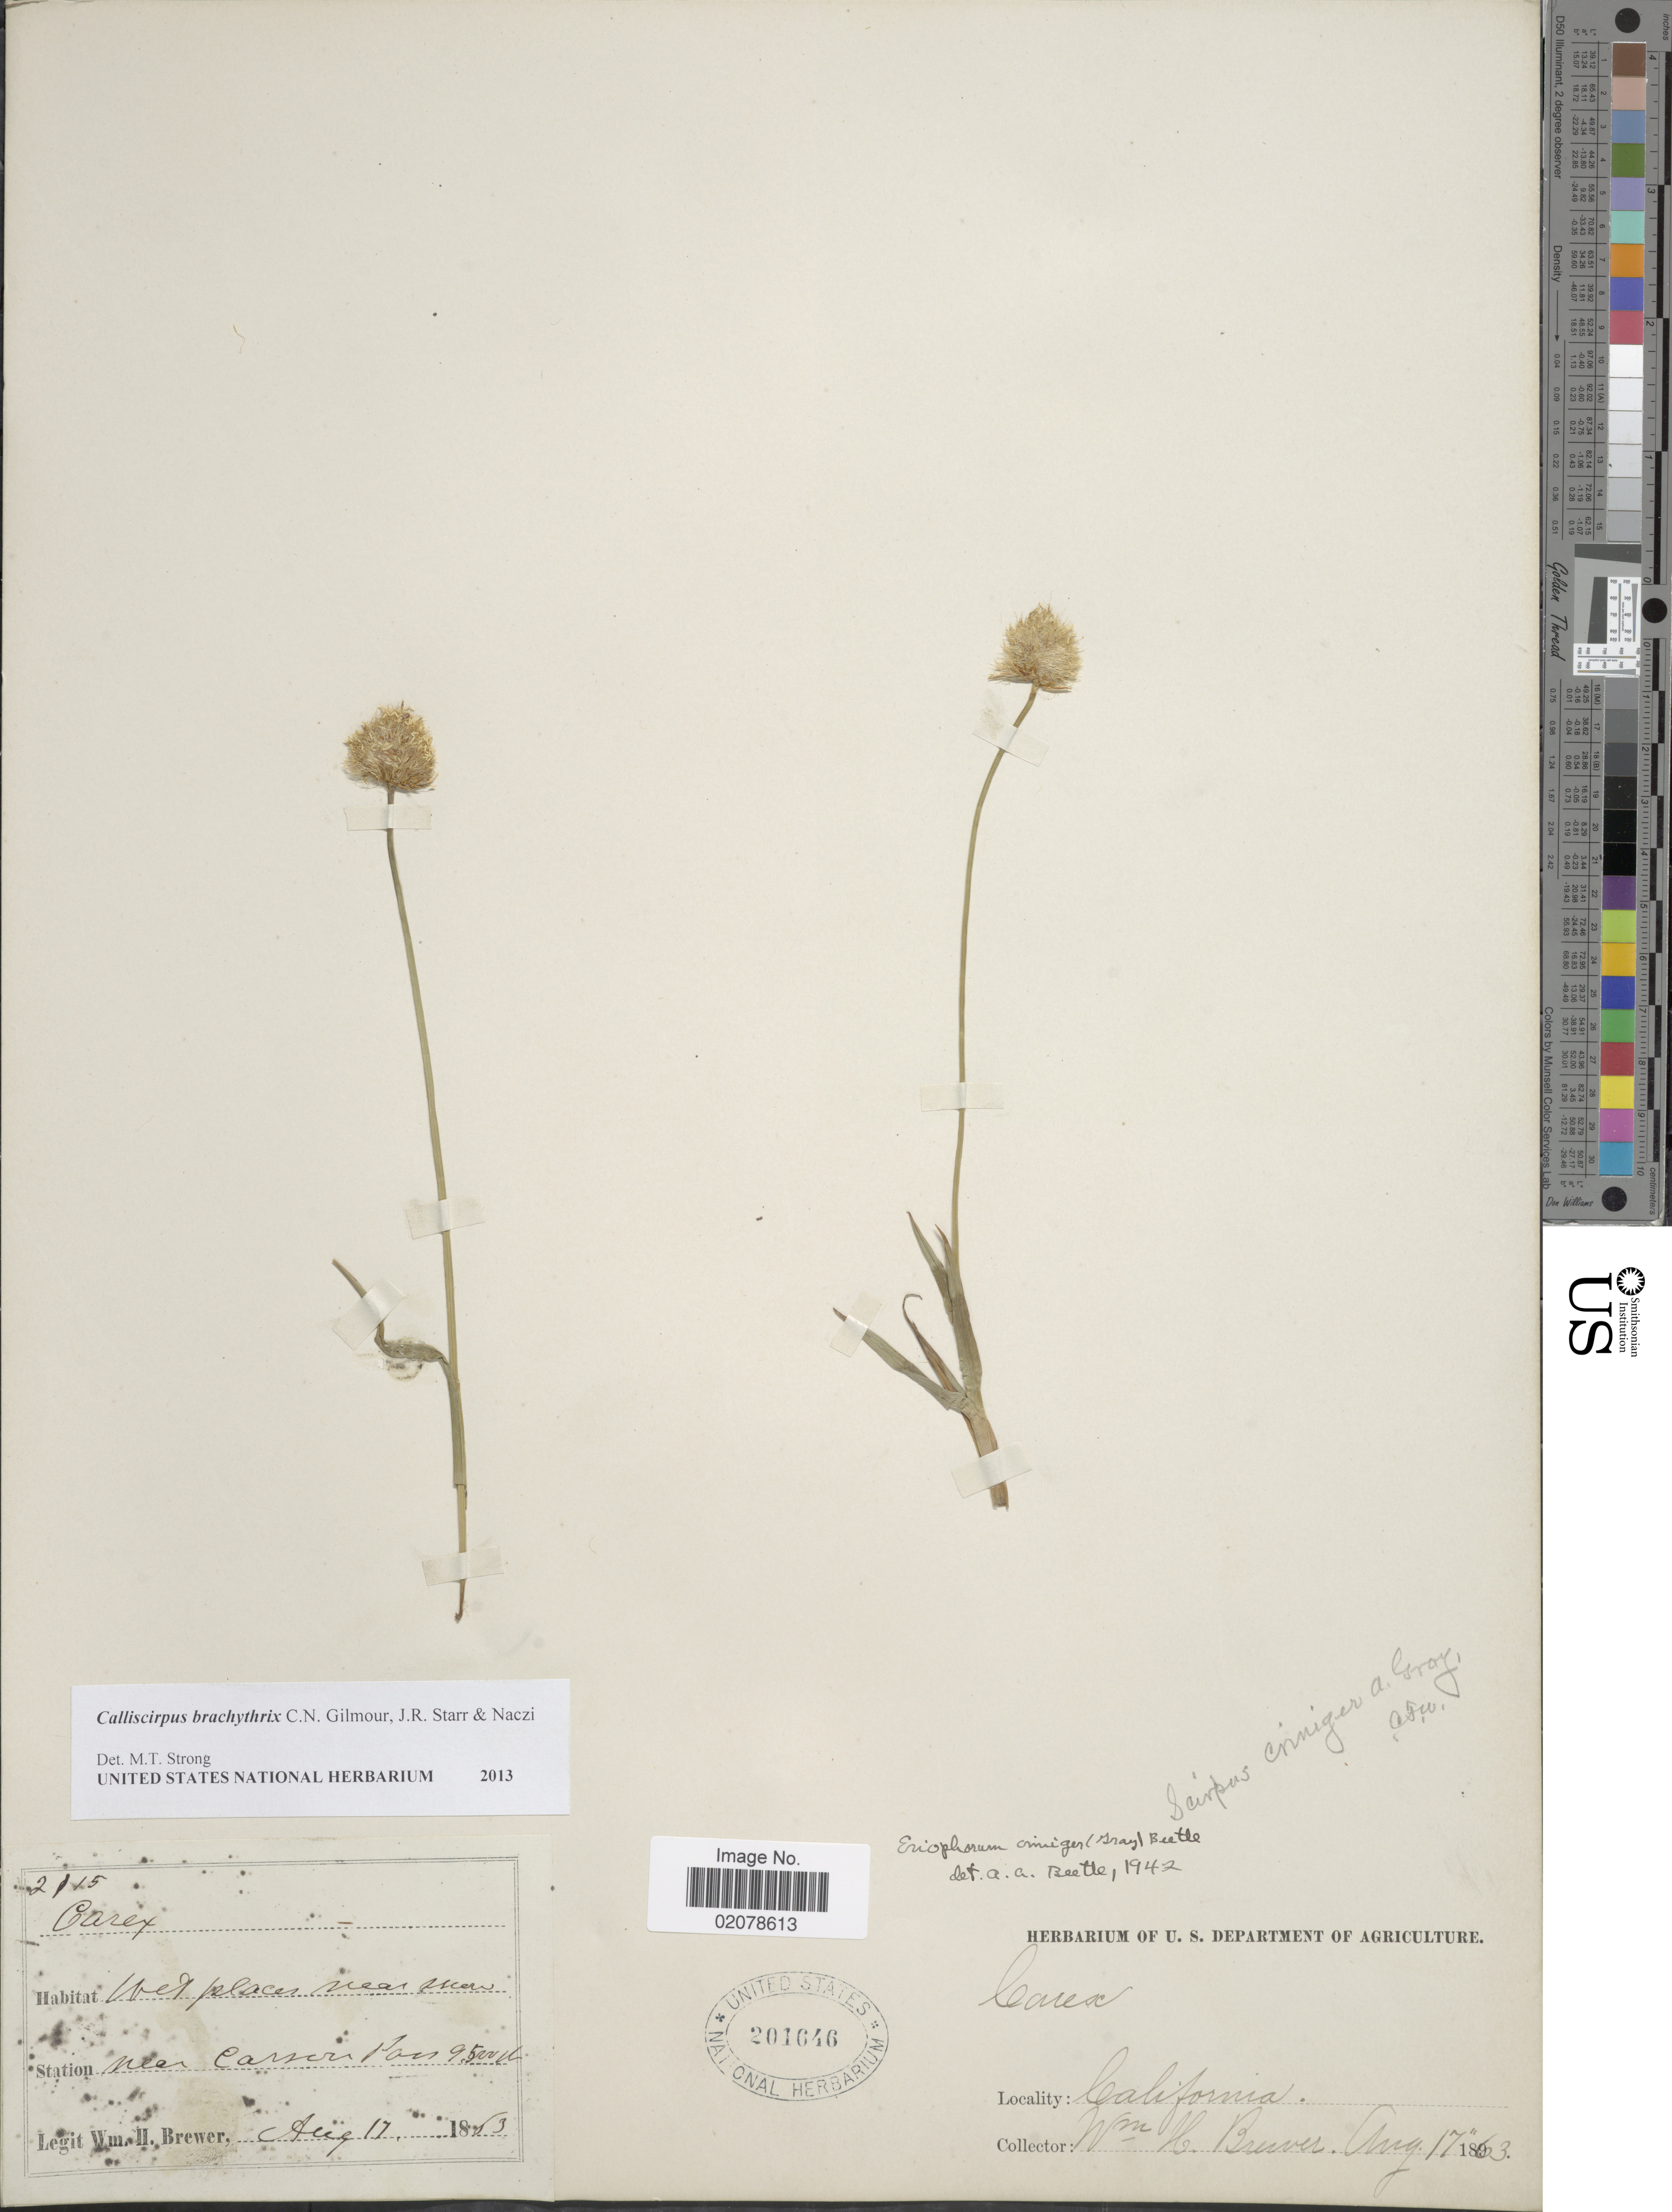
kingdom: Plantae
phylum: Tracheophyta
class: Liliopsida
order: Poales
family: Cyperaceae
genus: Calliscirpus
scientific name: Calliscirpus brachythrix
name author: C.N. Gilmour et al.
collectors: W. H. Brewer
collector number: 2115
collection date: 1863-08-17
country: United States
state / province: California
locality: Near Carson Pass.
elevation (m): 2896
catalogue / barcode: US 201646